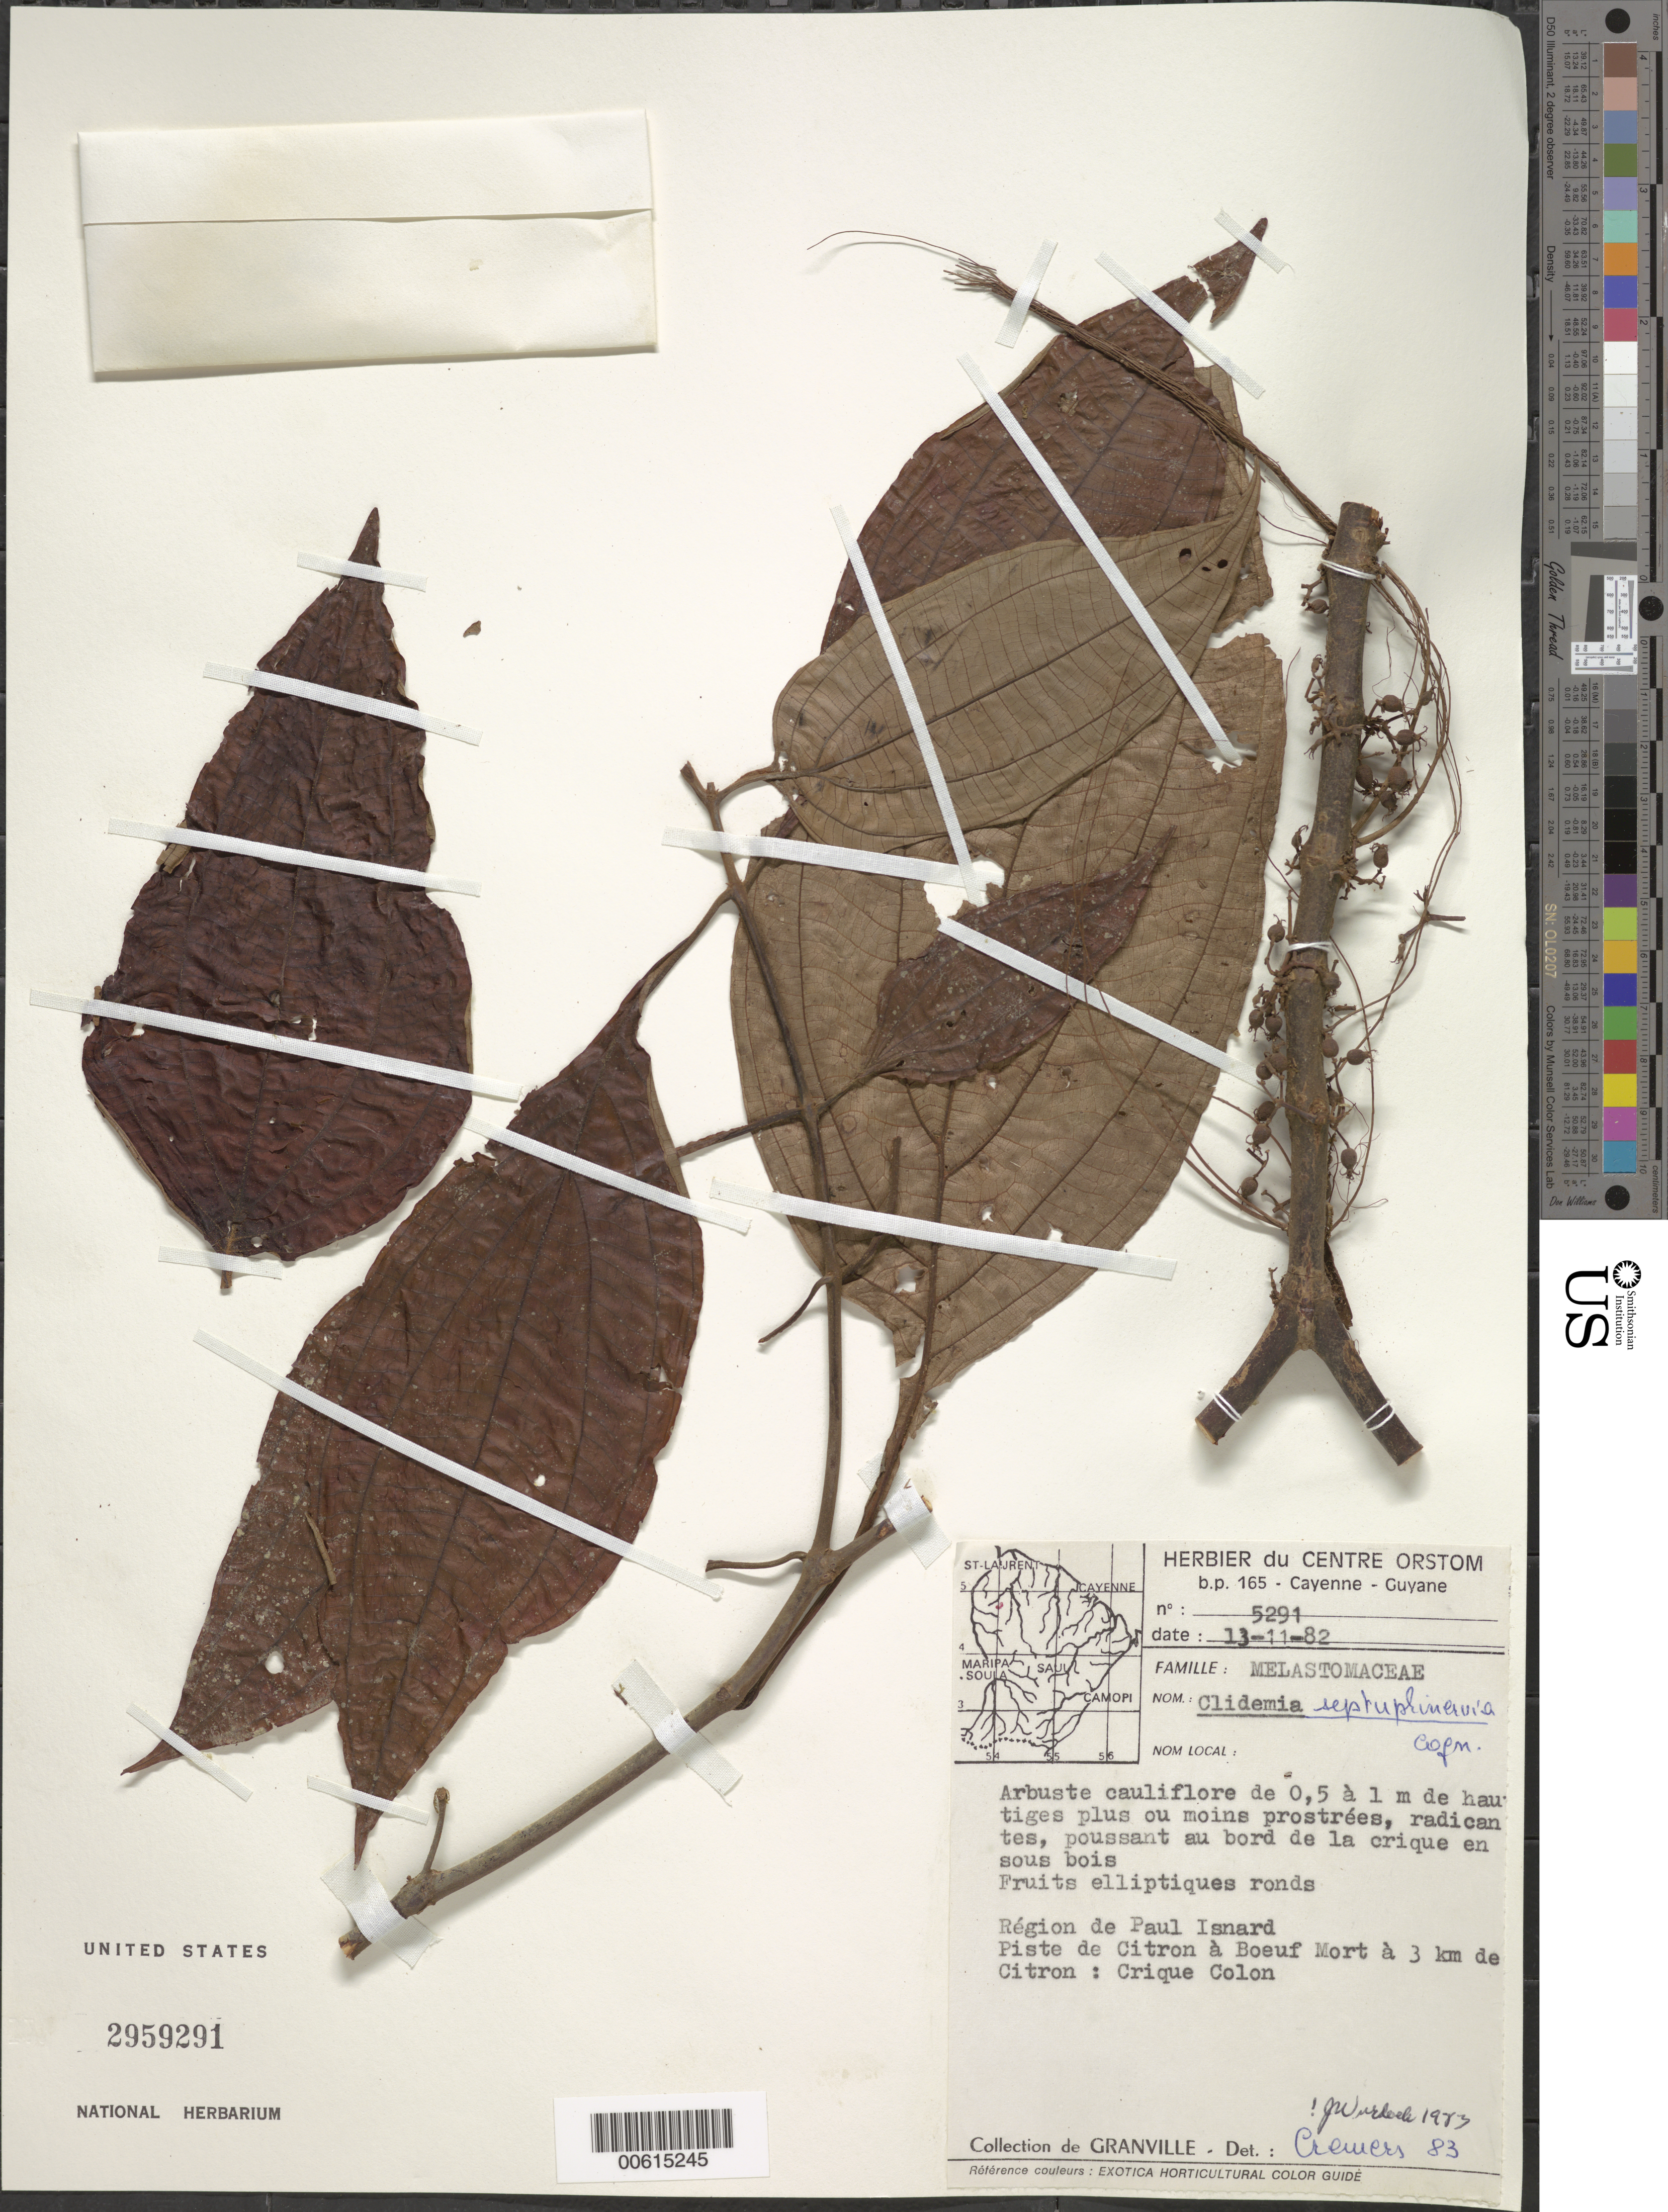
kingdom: Plantae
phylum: Tracheophyta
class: Magnoliopsida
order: Myrtales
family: Melastomataceae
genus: Clidemia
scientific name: Clidemia septuplinervia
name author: Cogn.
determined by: Wurdack, John J., (US), US (UNITED STATES)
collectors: J.-J. de Granville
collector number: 5291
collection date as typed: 13-Nov-82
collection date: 1982-11-13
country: French Guiana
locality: Région de Paul Isnard, 3 km de Citron, vers Boeuf Mort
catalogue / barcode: US 2959291